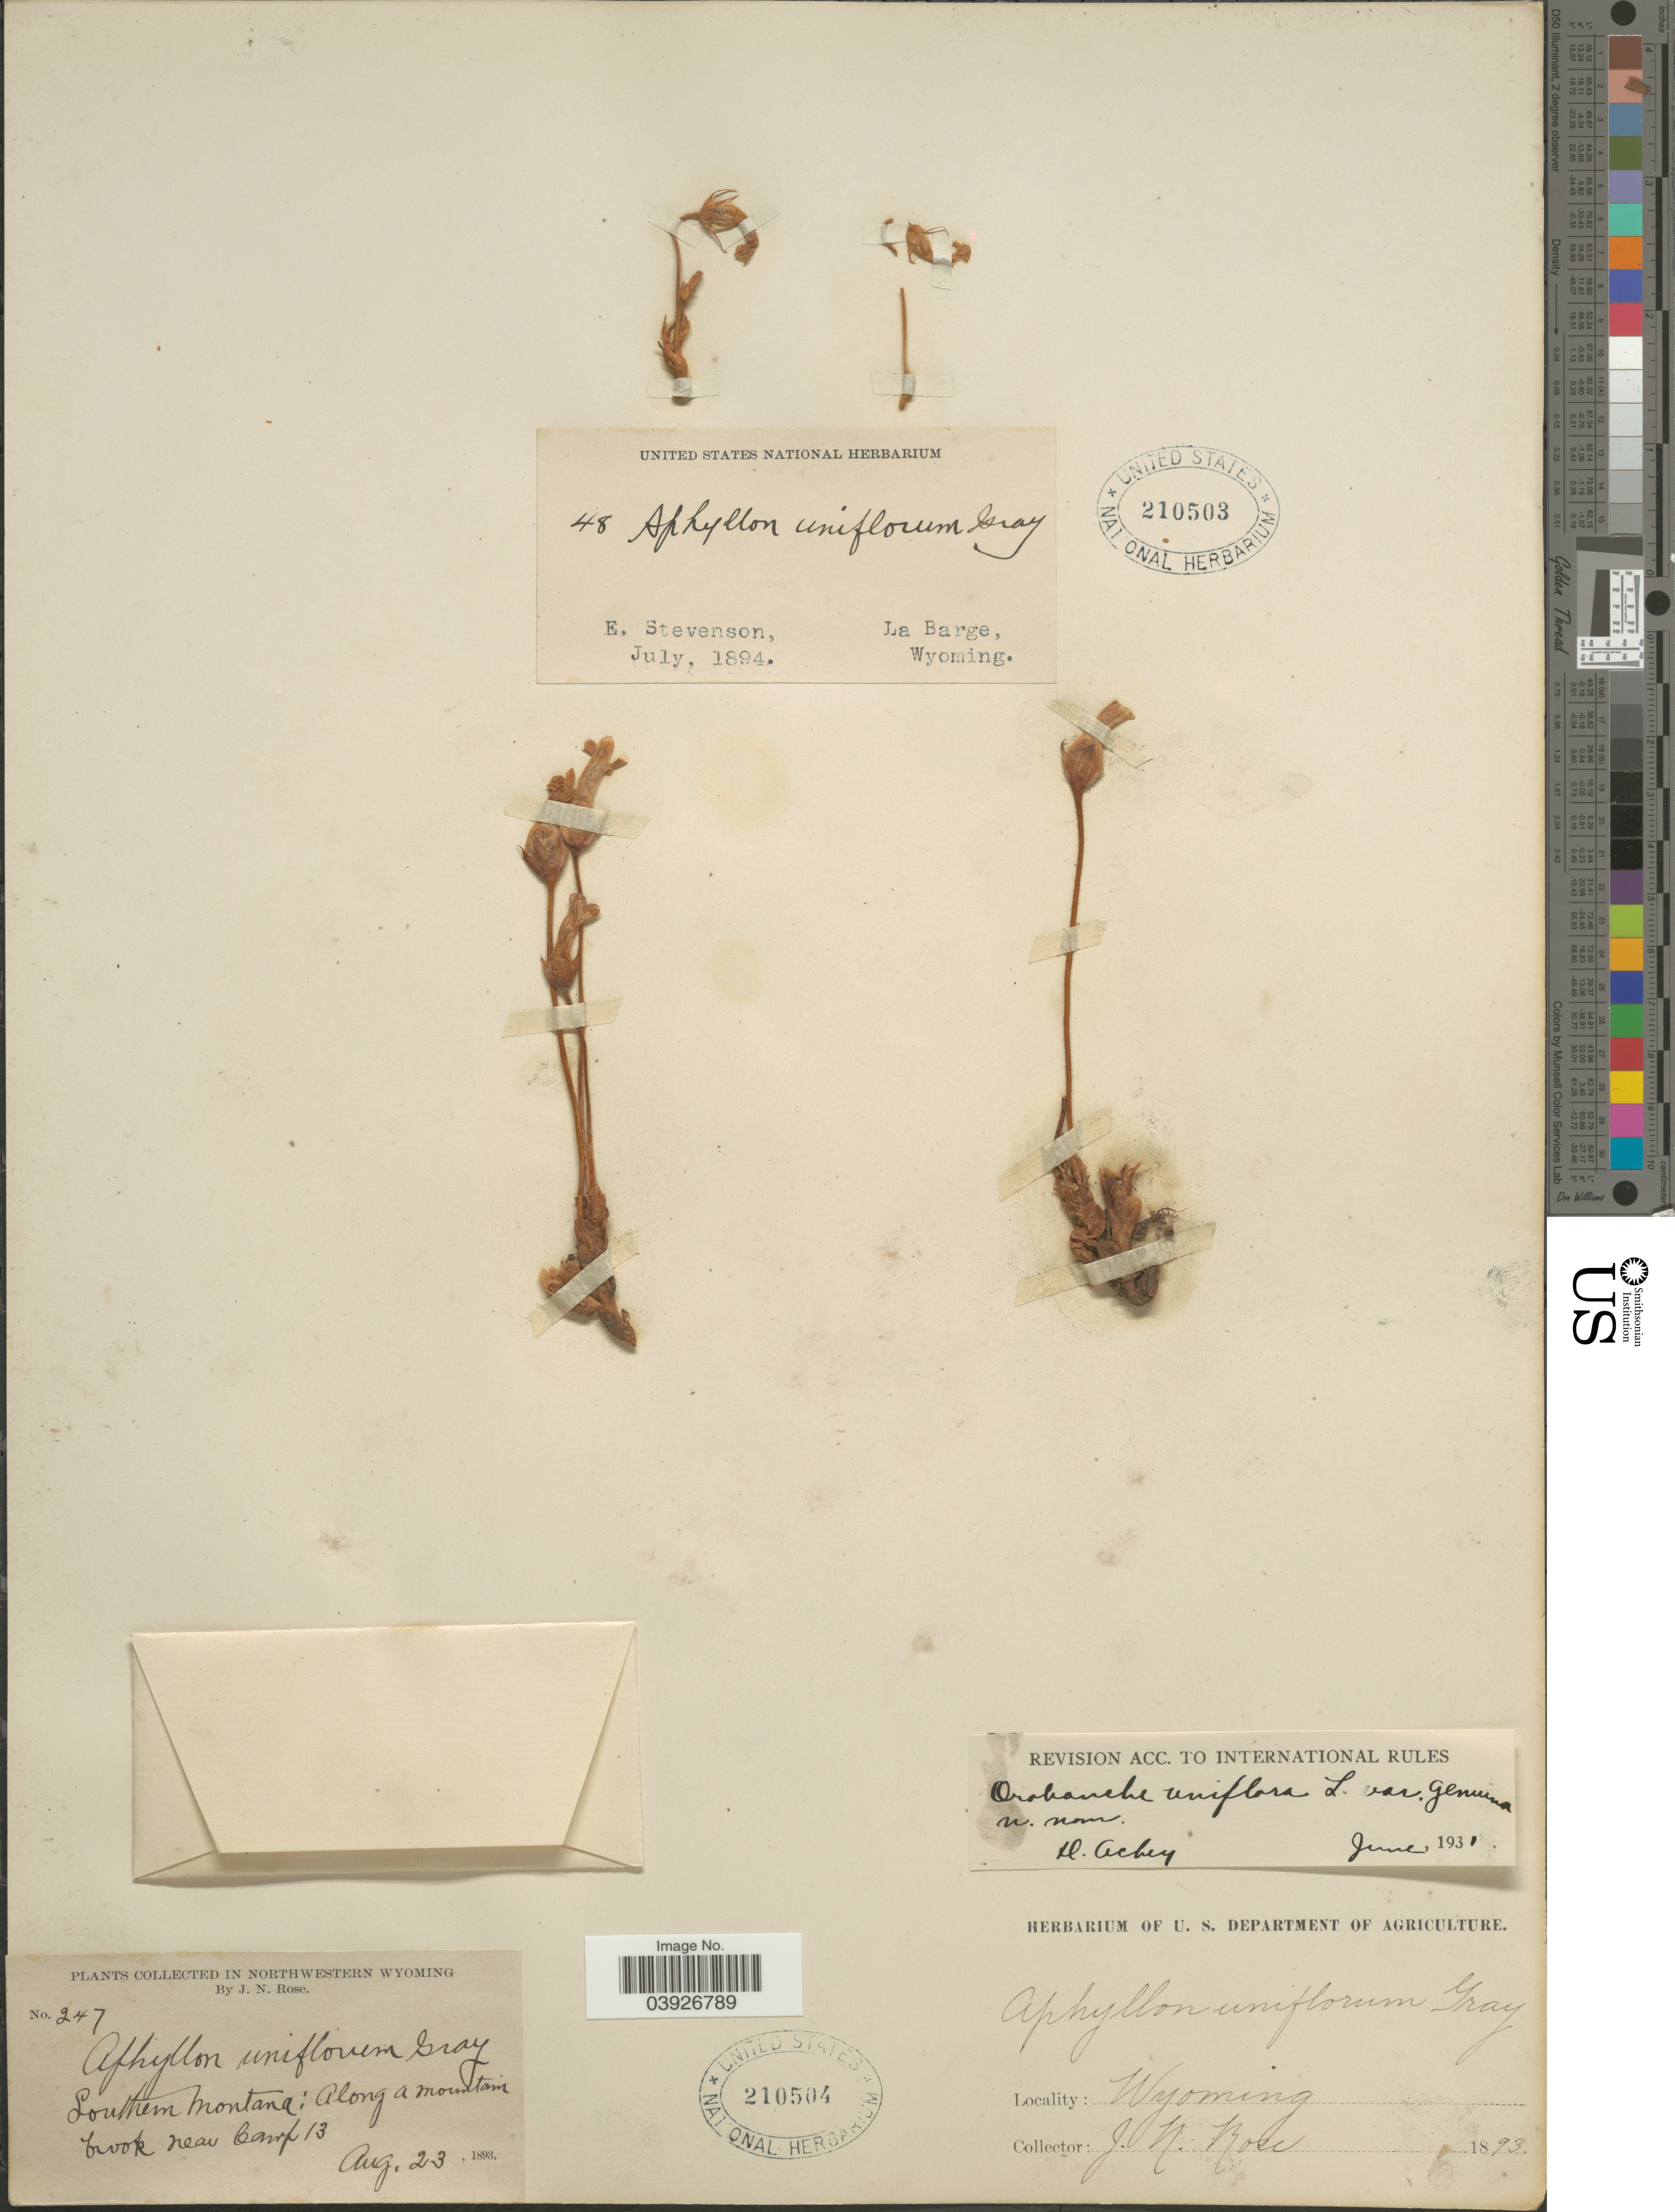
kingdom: Plantae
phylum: Tracheophyta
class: Magnoliopsida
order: Lamiales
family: Orobanchaceae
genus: Aphyllon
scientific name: Aphyllon uniflorum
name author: A. Gray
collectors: J. N. Rose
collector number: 247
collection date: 1893-07-23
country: United States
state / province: Wyoming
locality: Northwestern Wyoming. Southern Montana; Along a mountain brook near Camp 13.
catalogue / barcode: US 210504